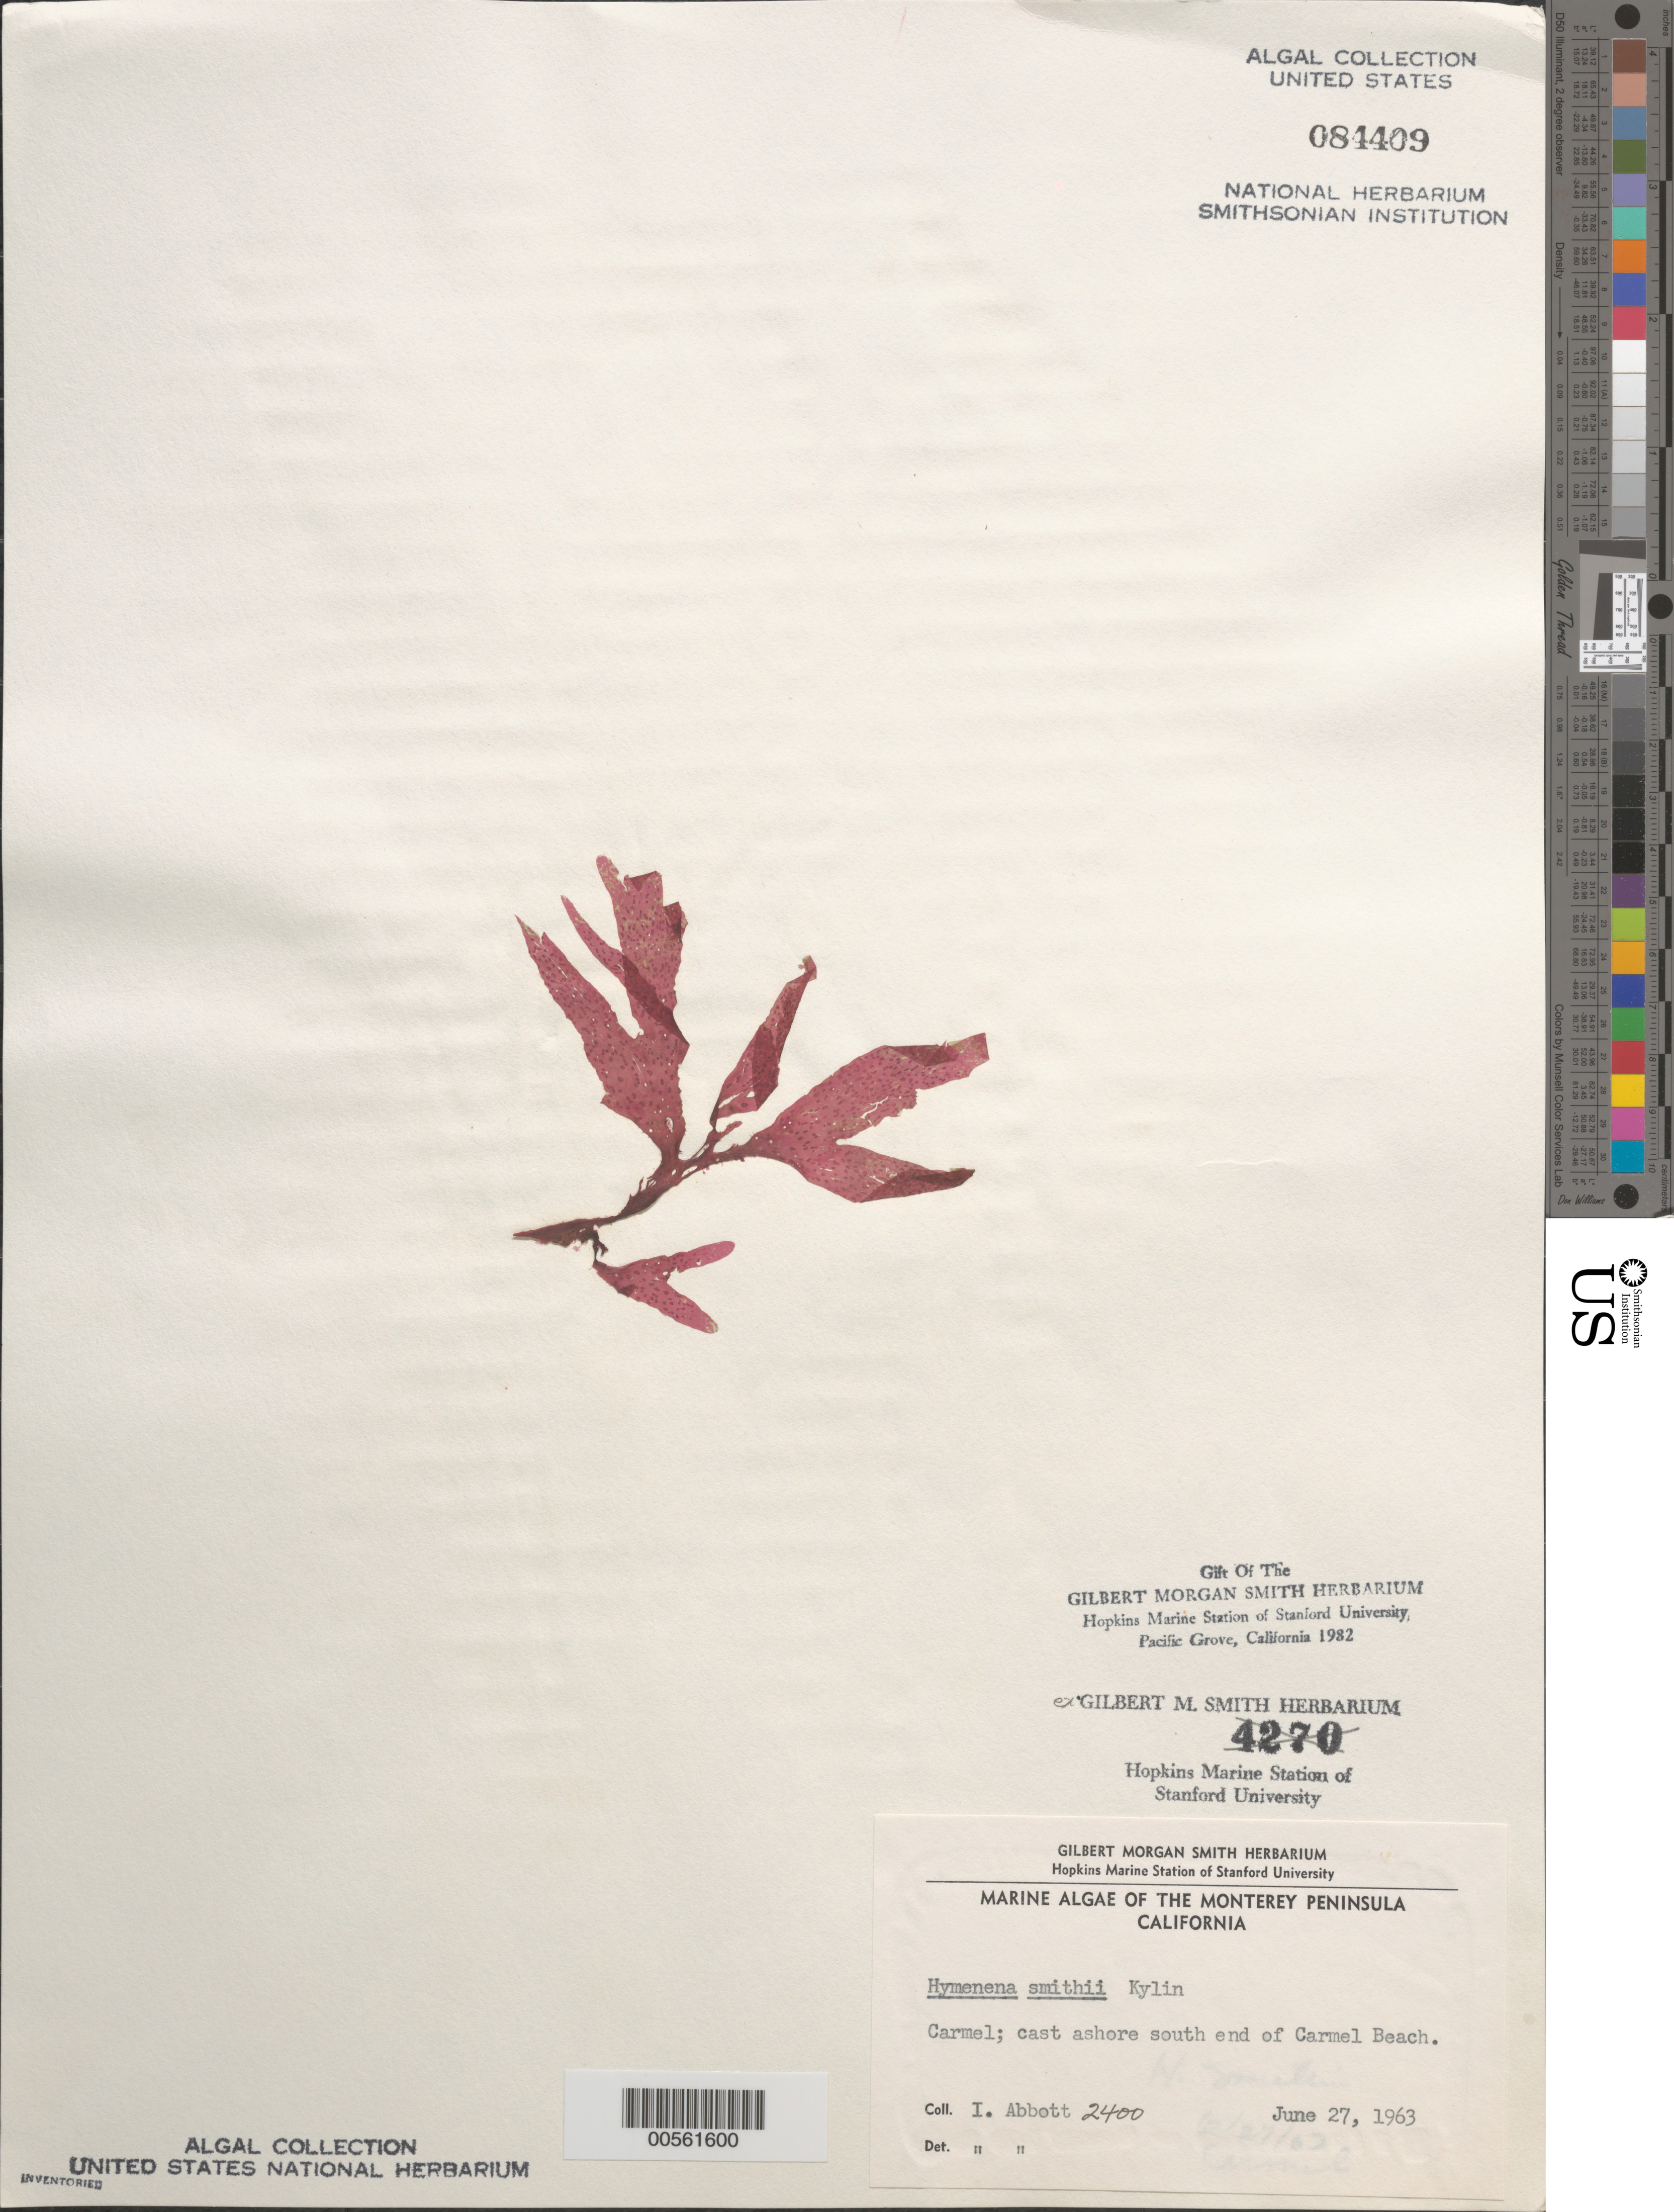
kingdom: Plantae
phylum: Rhodophyta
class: Florideophyceae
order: Ceramiales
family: Delesseriaceae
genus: Hymenena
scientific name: Hymenena setchellii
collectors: I. A. Abbott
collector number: IAA 2400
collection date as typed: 27 Jun 1963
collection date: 1963-06-27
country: United States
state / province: California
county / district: Monterey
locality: Carmel Beach, south end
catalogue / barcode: US 84409